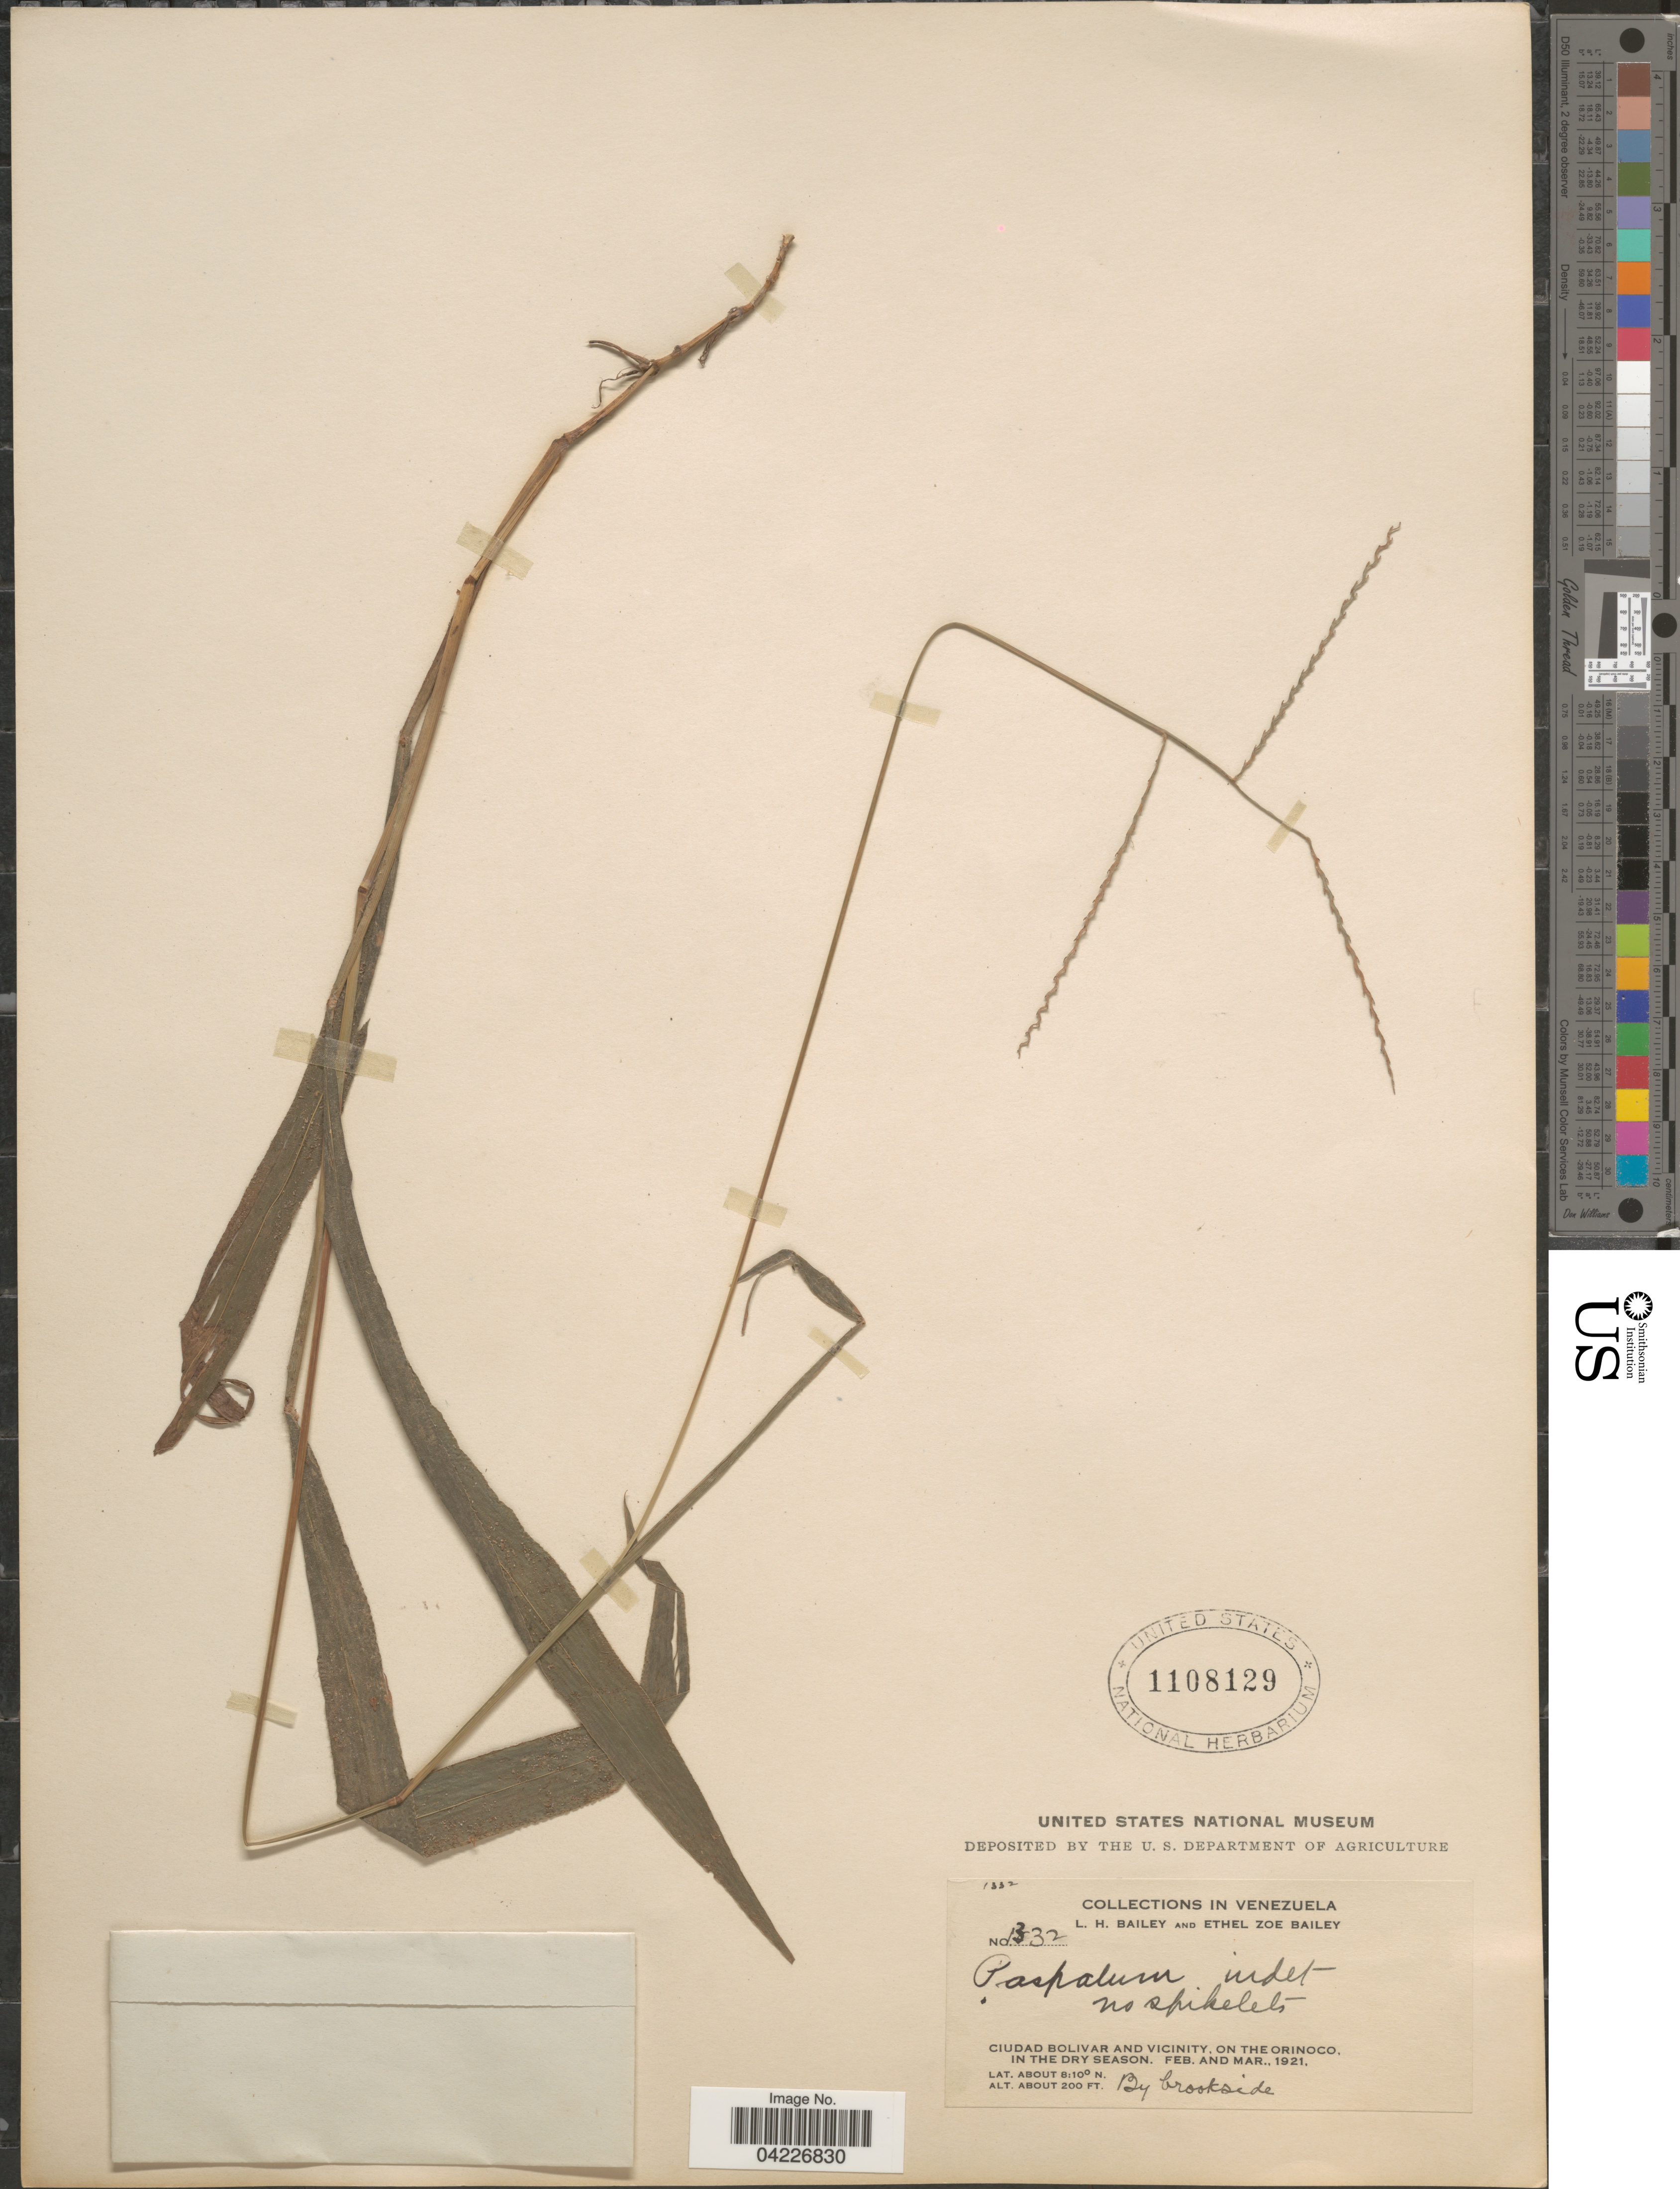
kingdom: Plantae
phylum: Tracheophyta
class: Liliopsida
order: Poales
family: Poaceae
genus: Paspalum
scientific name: Paspalum sp.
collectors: L. H. Bailey & E. Z. Bailey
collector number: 1332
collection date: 1921-02/1921-03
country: Venezuela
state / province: Bolivar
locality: Ciudad Bolivar and vicinity, on the Orinoco, in the dry season.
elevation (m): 61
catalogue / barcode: US 1108129